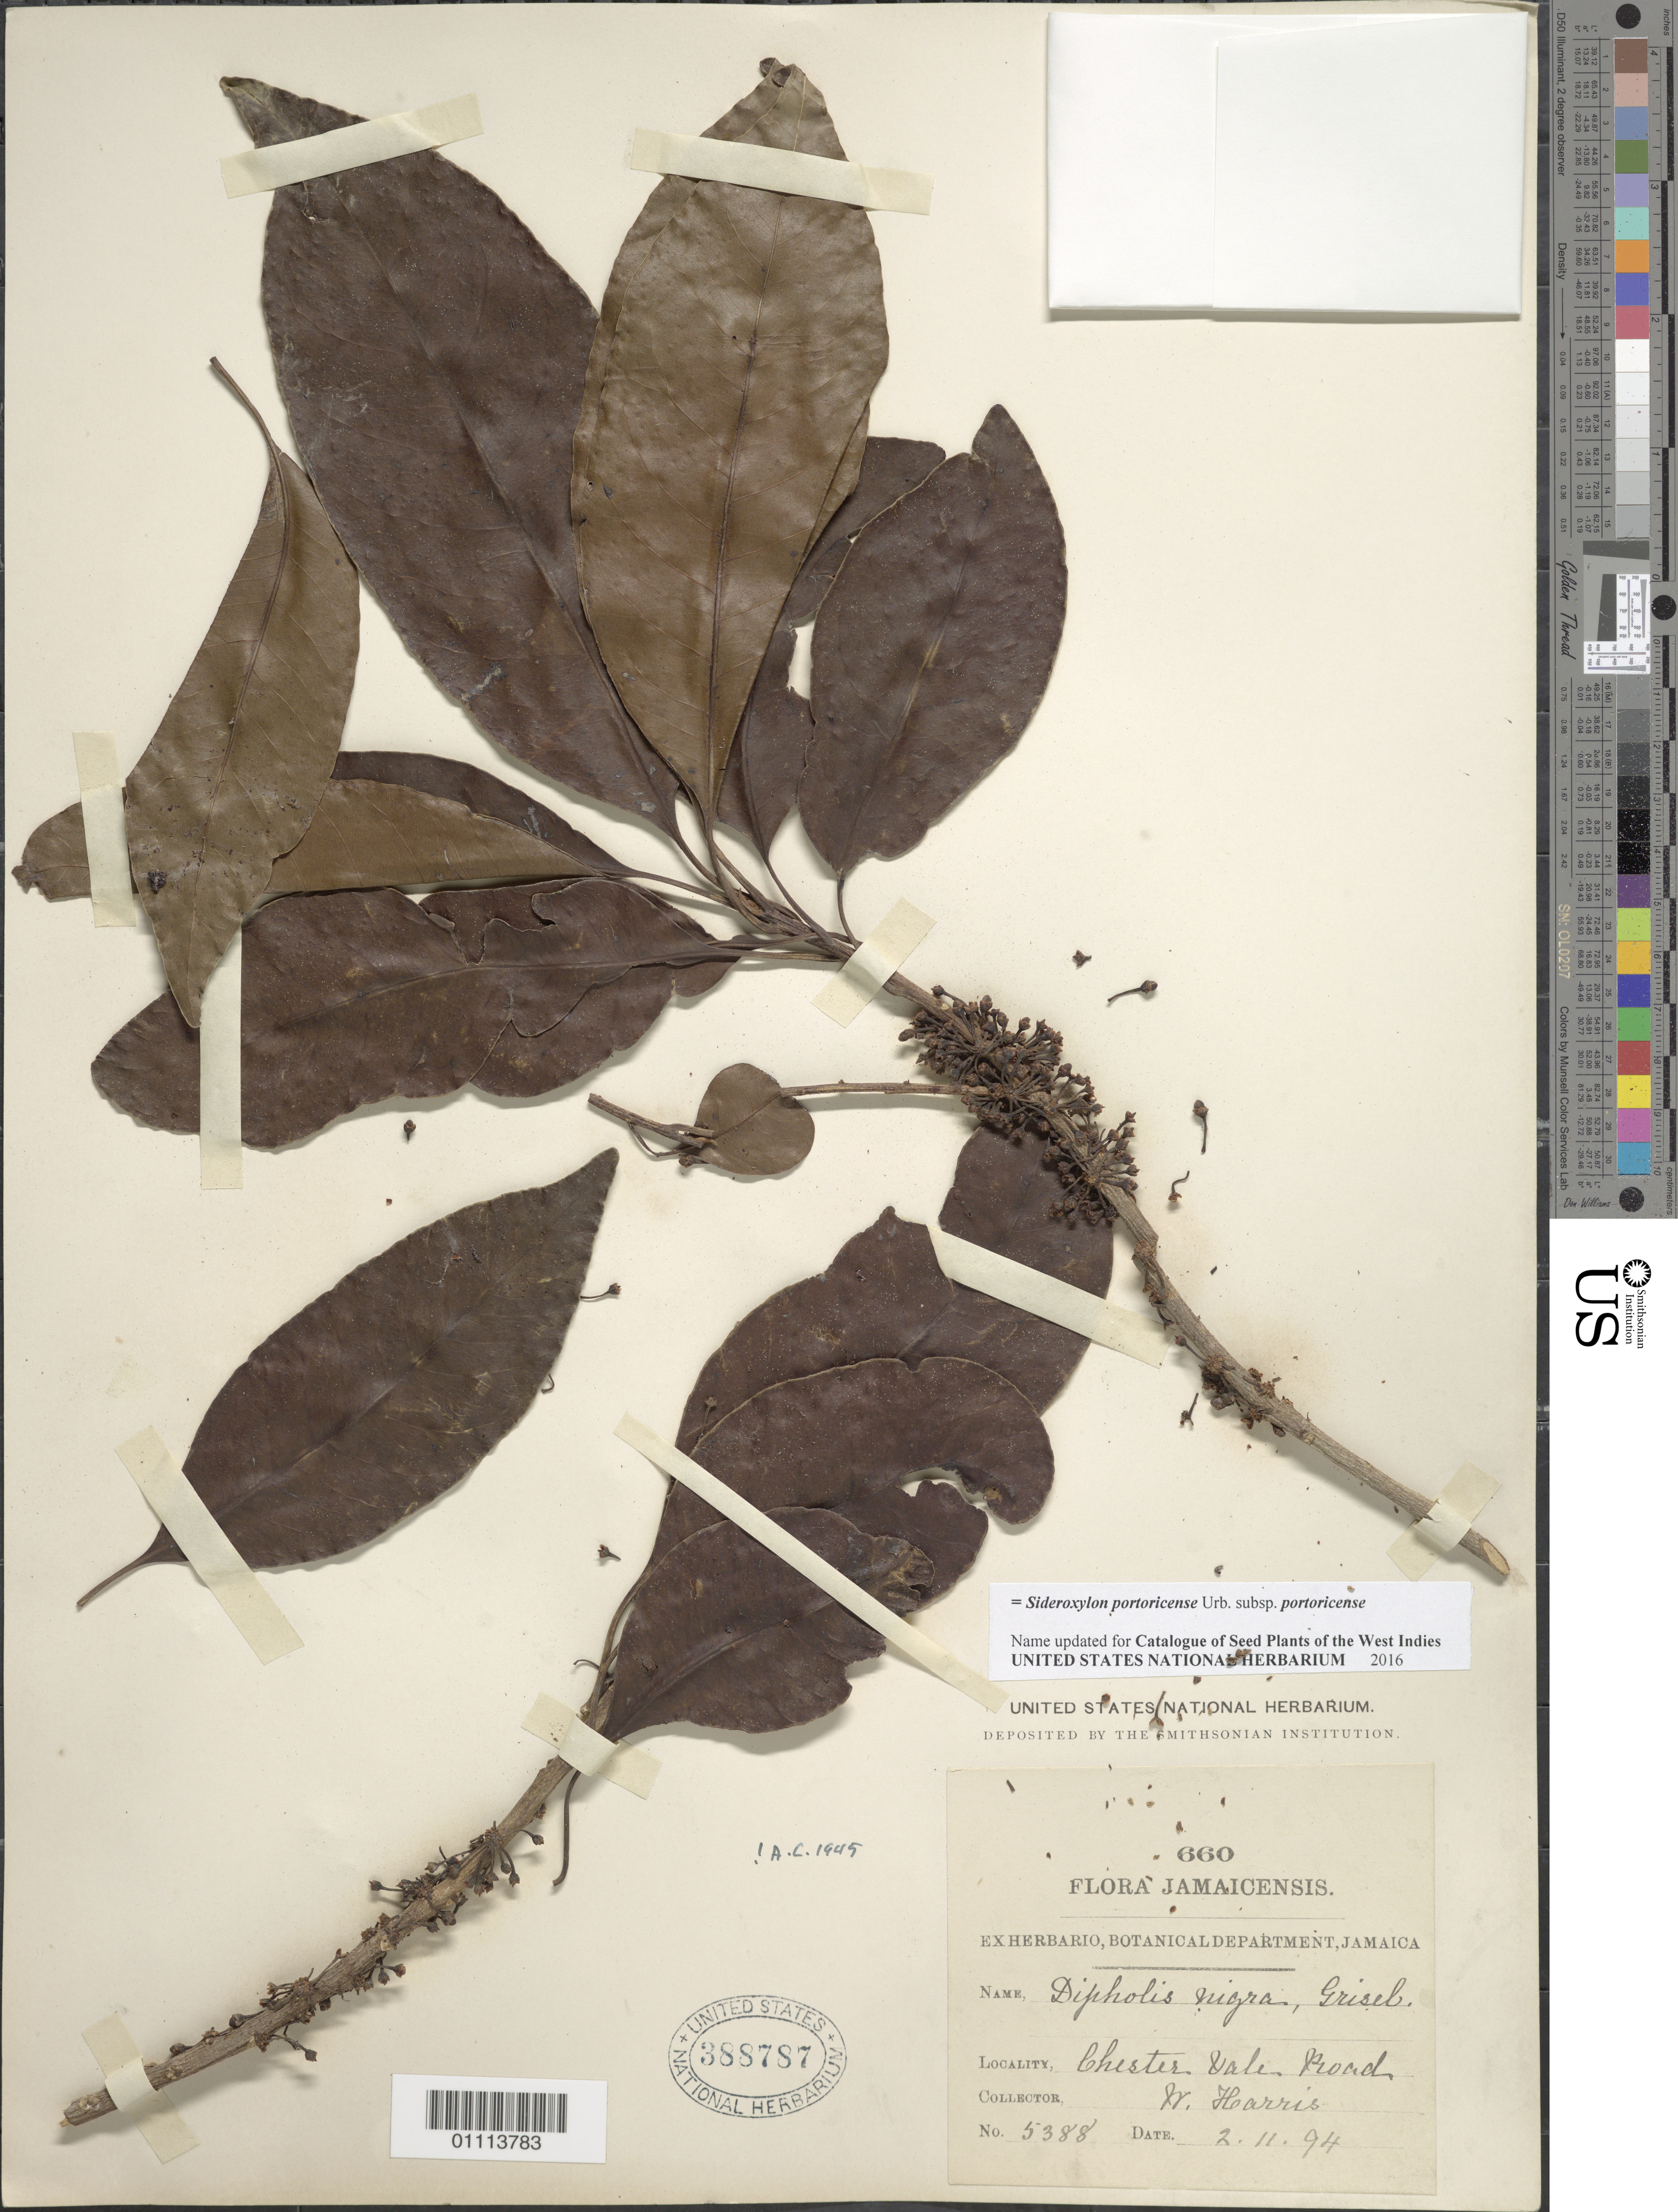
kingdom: Plantae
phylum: Tracheophyta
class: Magnoliopsida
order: Ericales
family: Sapotaceae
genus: Dipholis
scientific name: Dipholis nigra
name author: (Sw.) Griseb.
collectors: A. Harris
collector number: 5388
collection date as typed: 02 Nov 1894 or 11 Feb 1894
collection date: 1894-02-11 or 1894-11-02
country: Jamaica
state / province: Saint Andrew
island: Jamaica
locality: Chester Vale Road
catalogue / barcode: US 388787